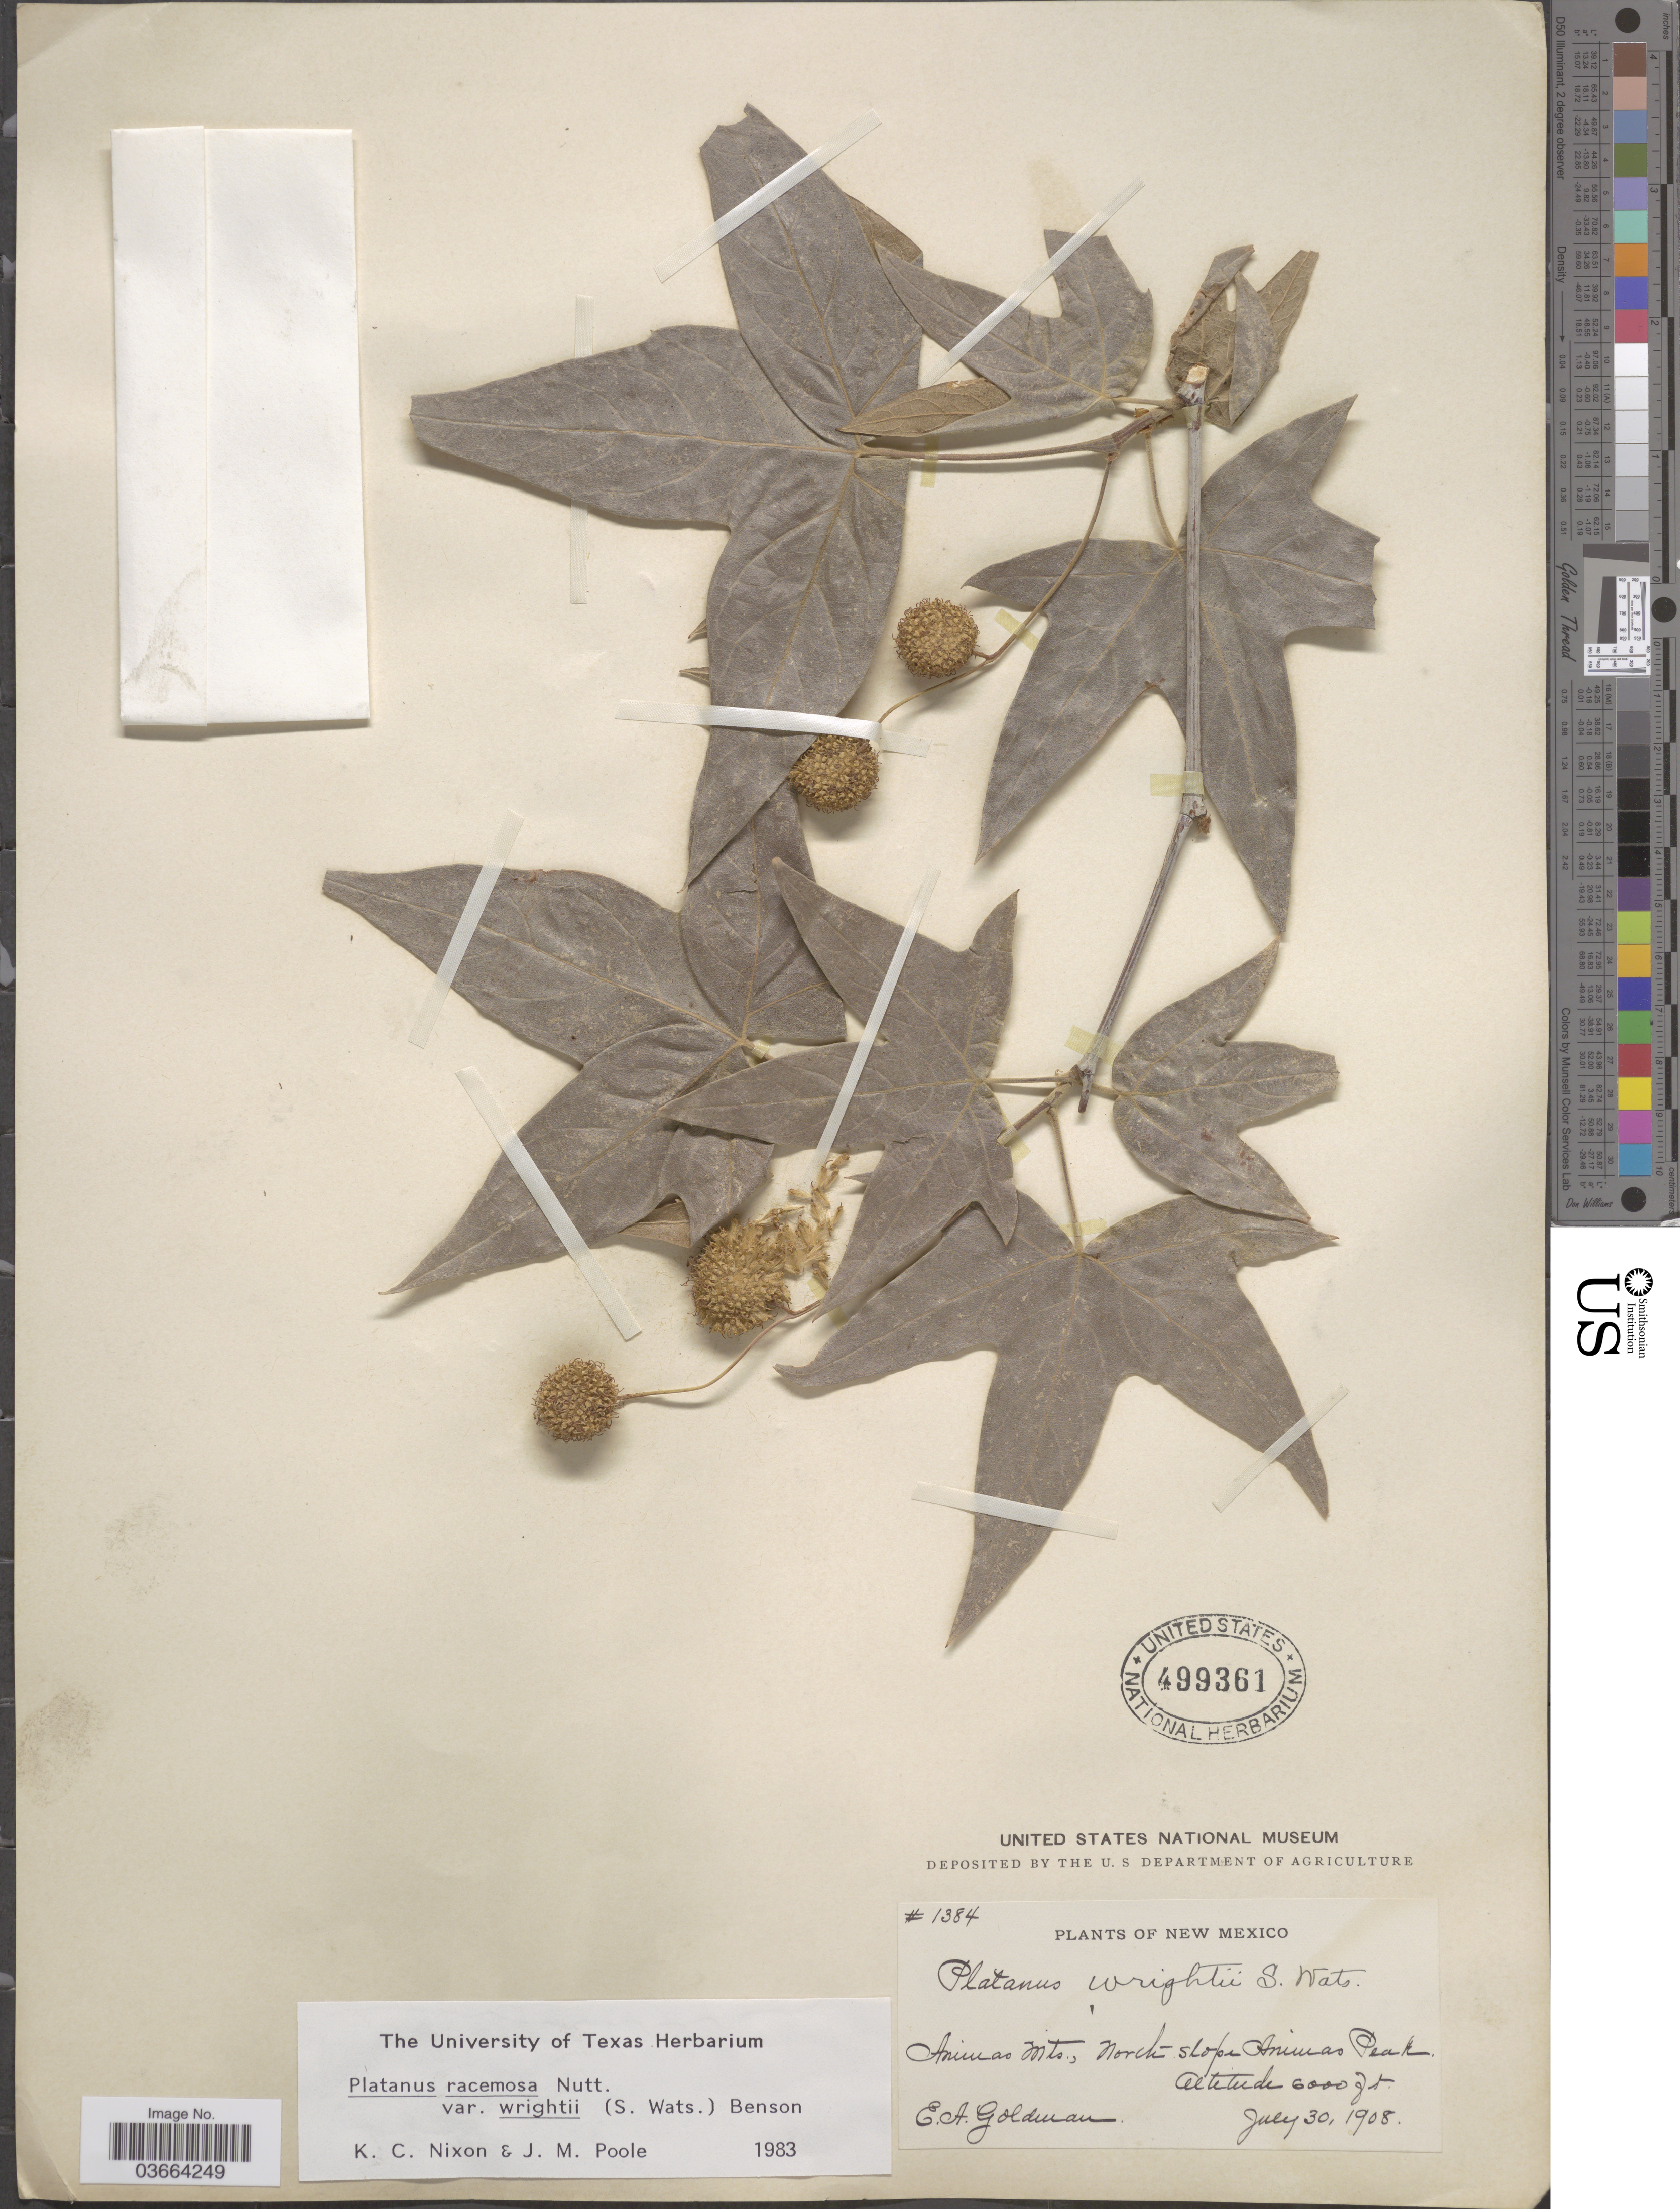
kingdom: Plantae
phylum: Tracheophyta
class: Magnoliopsida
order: Proteales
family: Platanaceae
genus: Platanus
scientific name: Platanus racemosa var. wrightii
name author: (S. Watson) L.D. Benson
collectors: E. A. Goldman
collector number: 1384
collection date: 1908-07-30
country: United States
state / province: New Mexico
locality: Animas Mts., North slope Animas Peak.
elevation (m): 1829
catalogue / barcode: US 499361